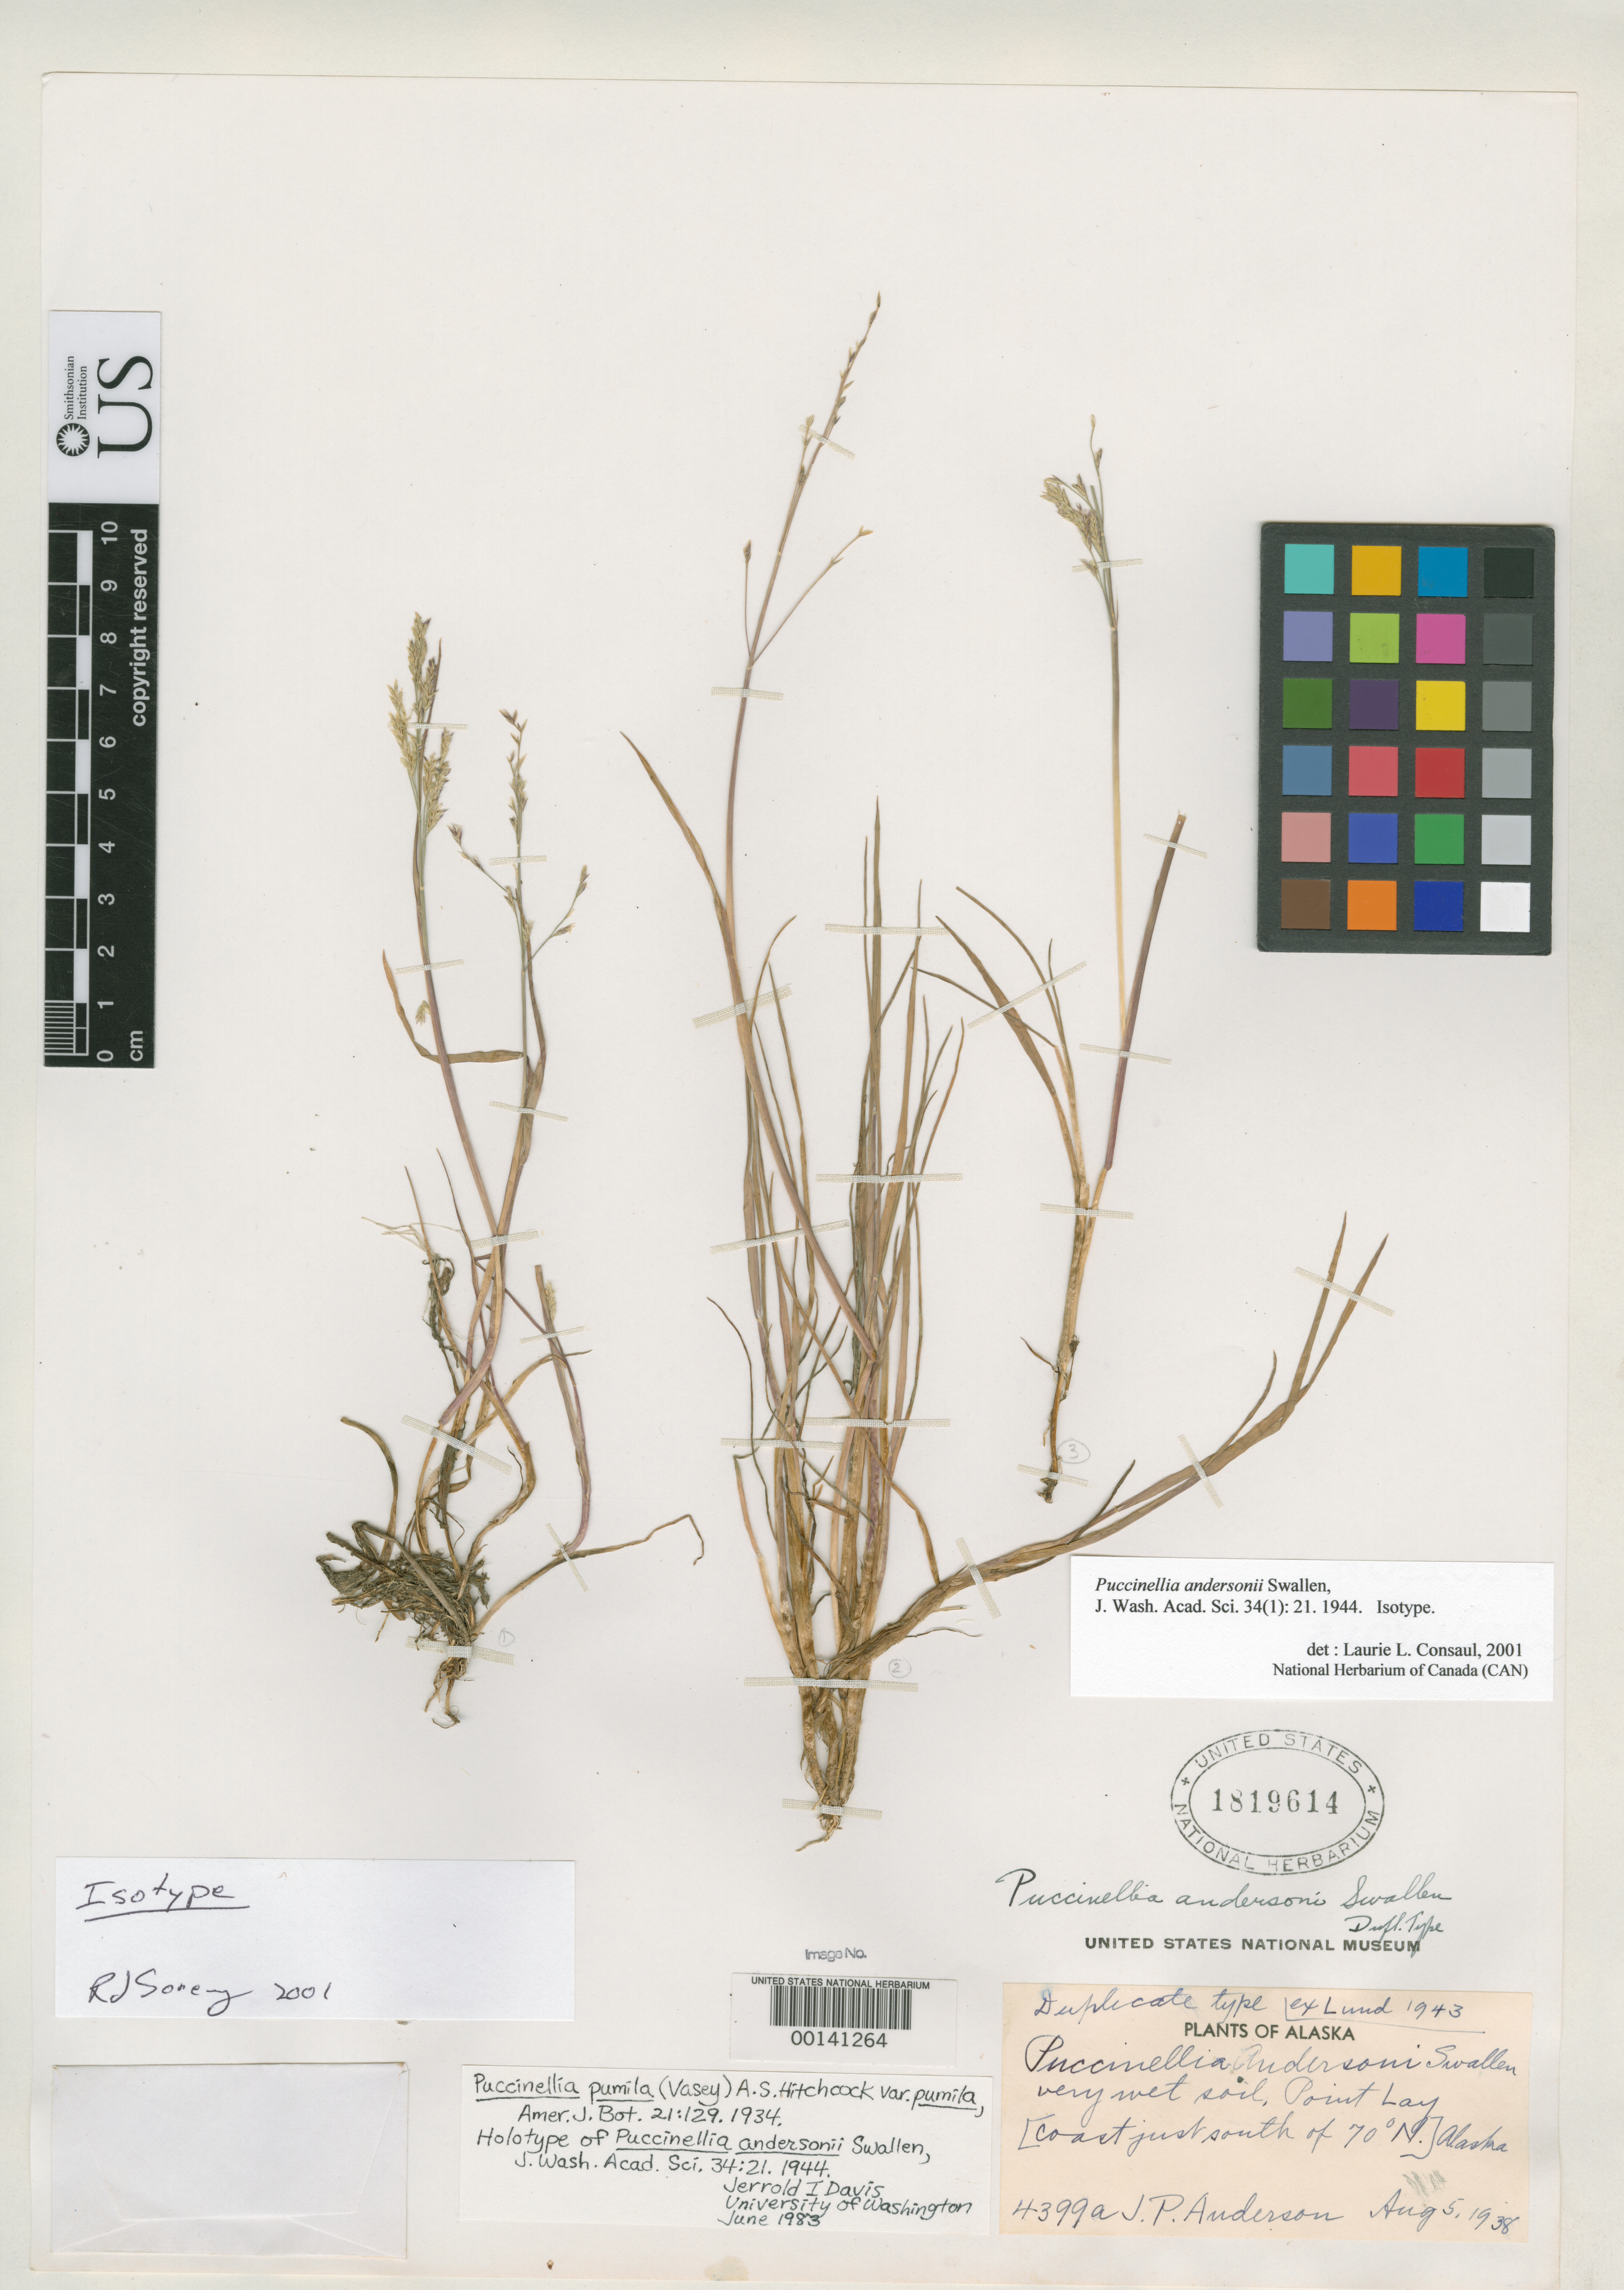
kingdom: Plantae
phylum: Tracheophyta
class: Liliopsida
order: Poales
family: Poaceae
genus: Puccinellia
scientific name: Puccinellia andersonii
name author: Swallen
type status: Isotype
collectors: J. P. Anderson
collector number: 4399a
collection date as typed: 05 Aug 1938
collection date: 1938-08-05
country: United States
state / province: Alaska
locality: Point Lay.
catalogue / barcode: US 1819614